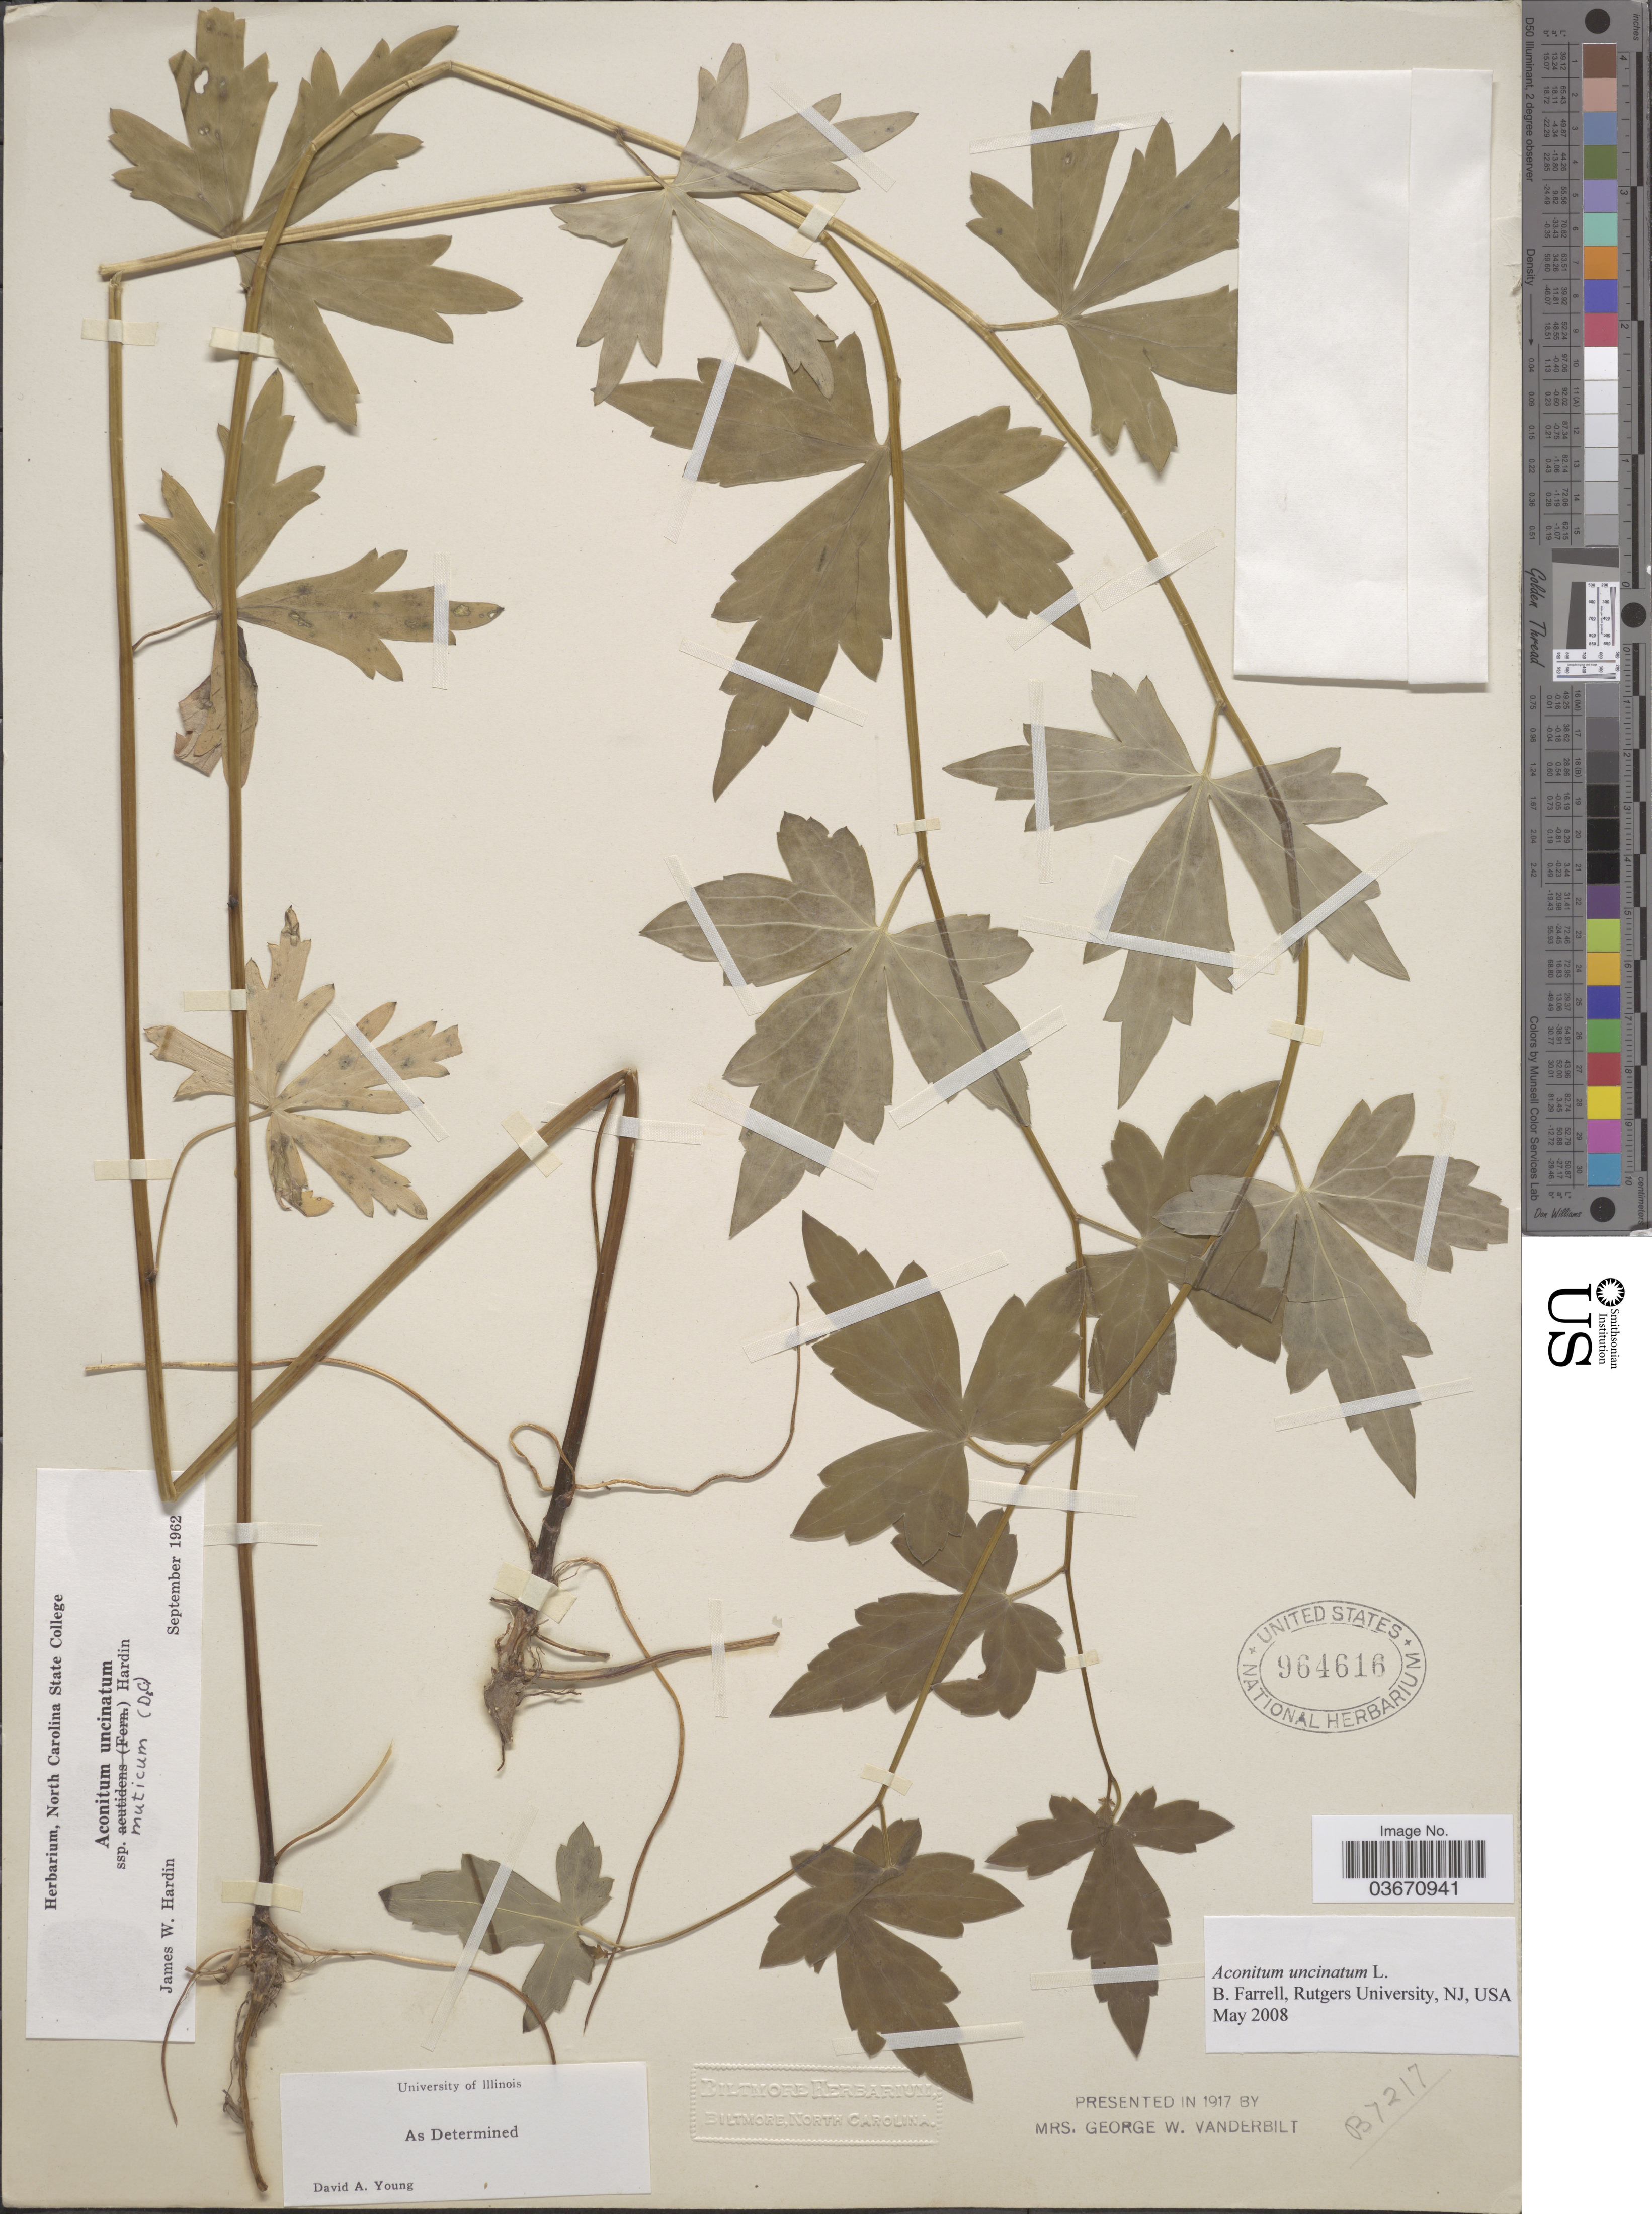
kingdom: Plantae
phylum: Tracheophyta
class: Magnoliopsida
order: Ranunculales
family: Ranunculaceae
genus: Aconitum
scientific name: Aconitum uncinatum subsp. muticum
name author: (DC.) Hardin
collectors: J. W. Hardin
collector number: B7217?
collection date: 1962-09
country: United States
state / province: North Carolina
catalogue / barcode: US 964616